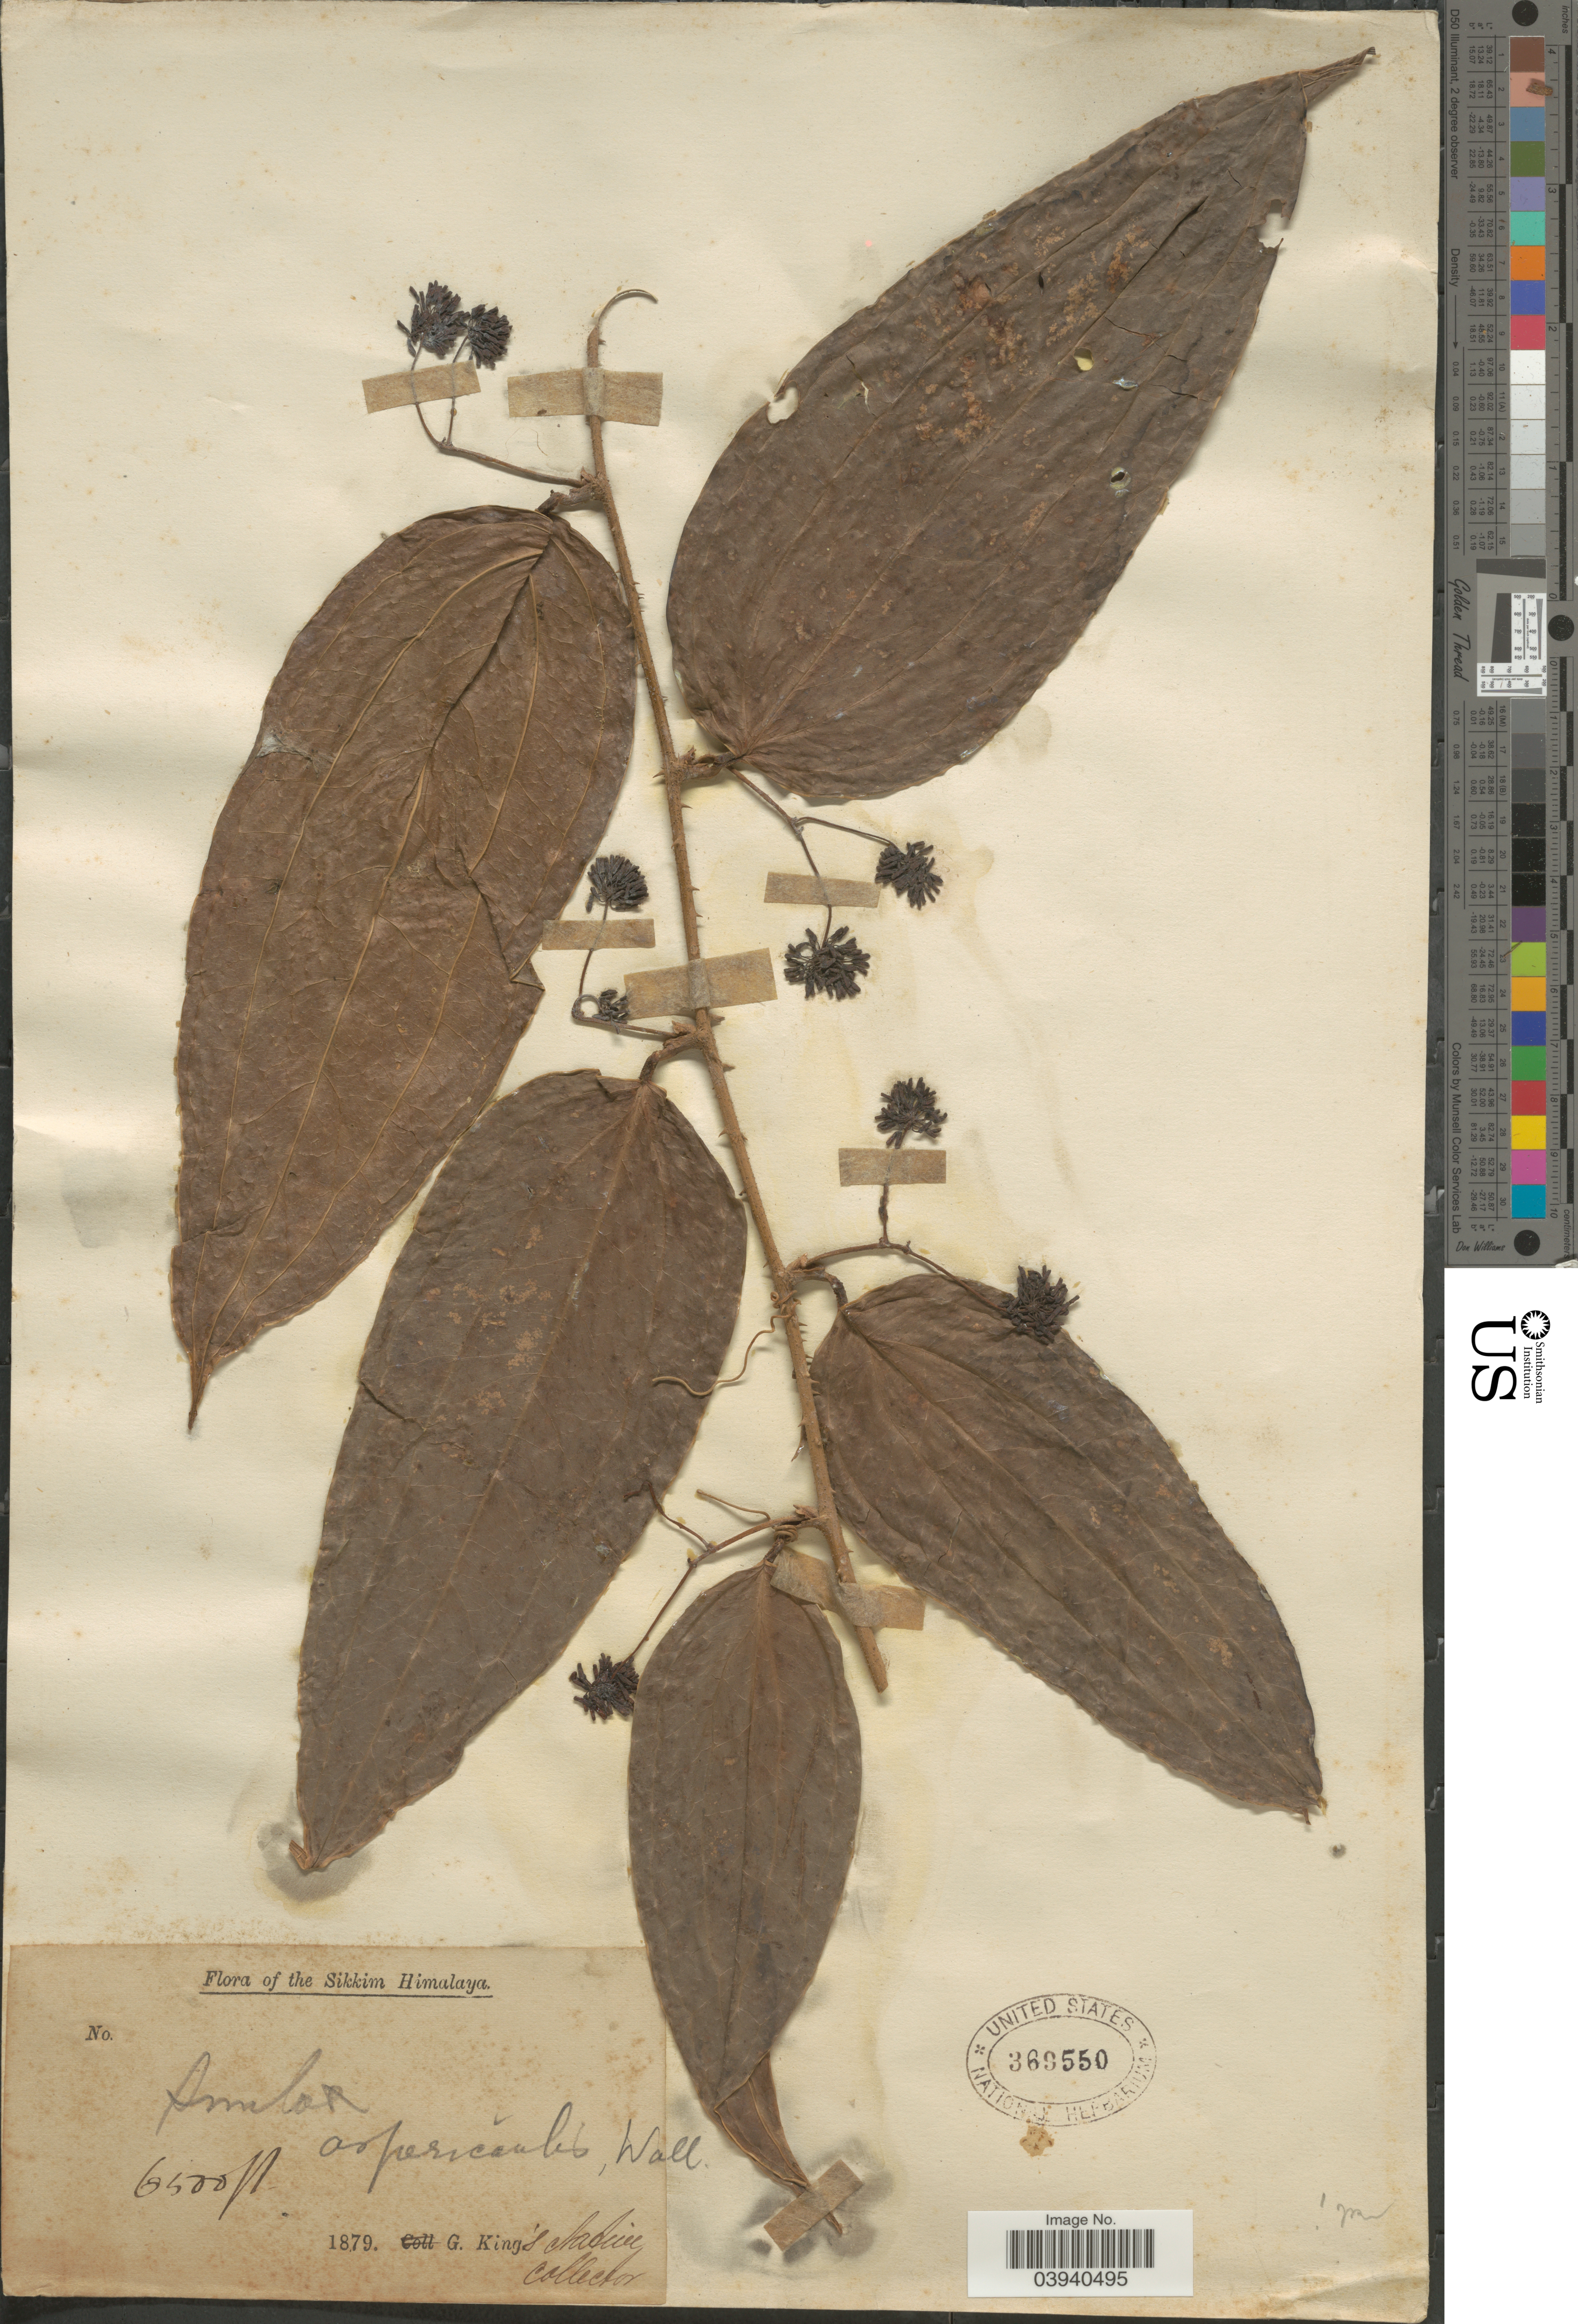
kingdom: Plantae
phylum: Tracheophyta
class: Liliopsida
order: Liliales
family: Smilacaceae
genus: Smilax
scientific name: Smilax aspericaulis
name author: Wall. ex A. DC.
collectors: G. King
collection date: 1879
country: India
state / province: Sikkim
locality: Sikkim Himalaya.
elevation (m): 1981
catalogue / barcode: US 369550